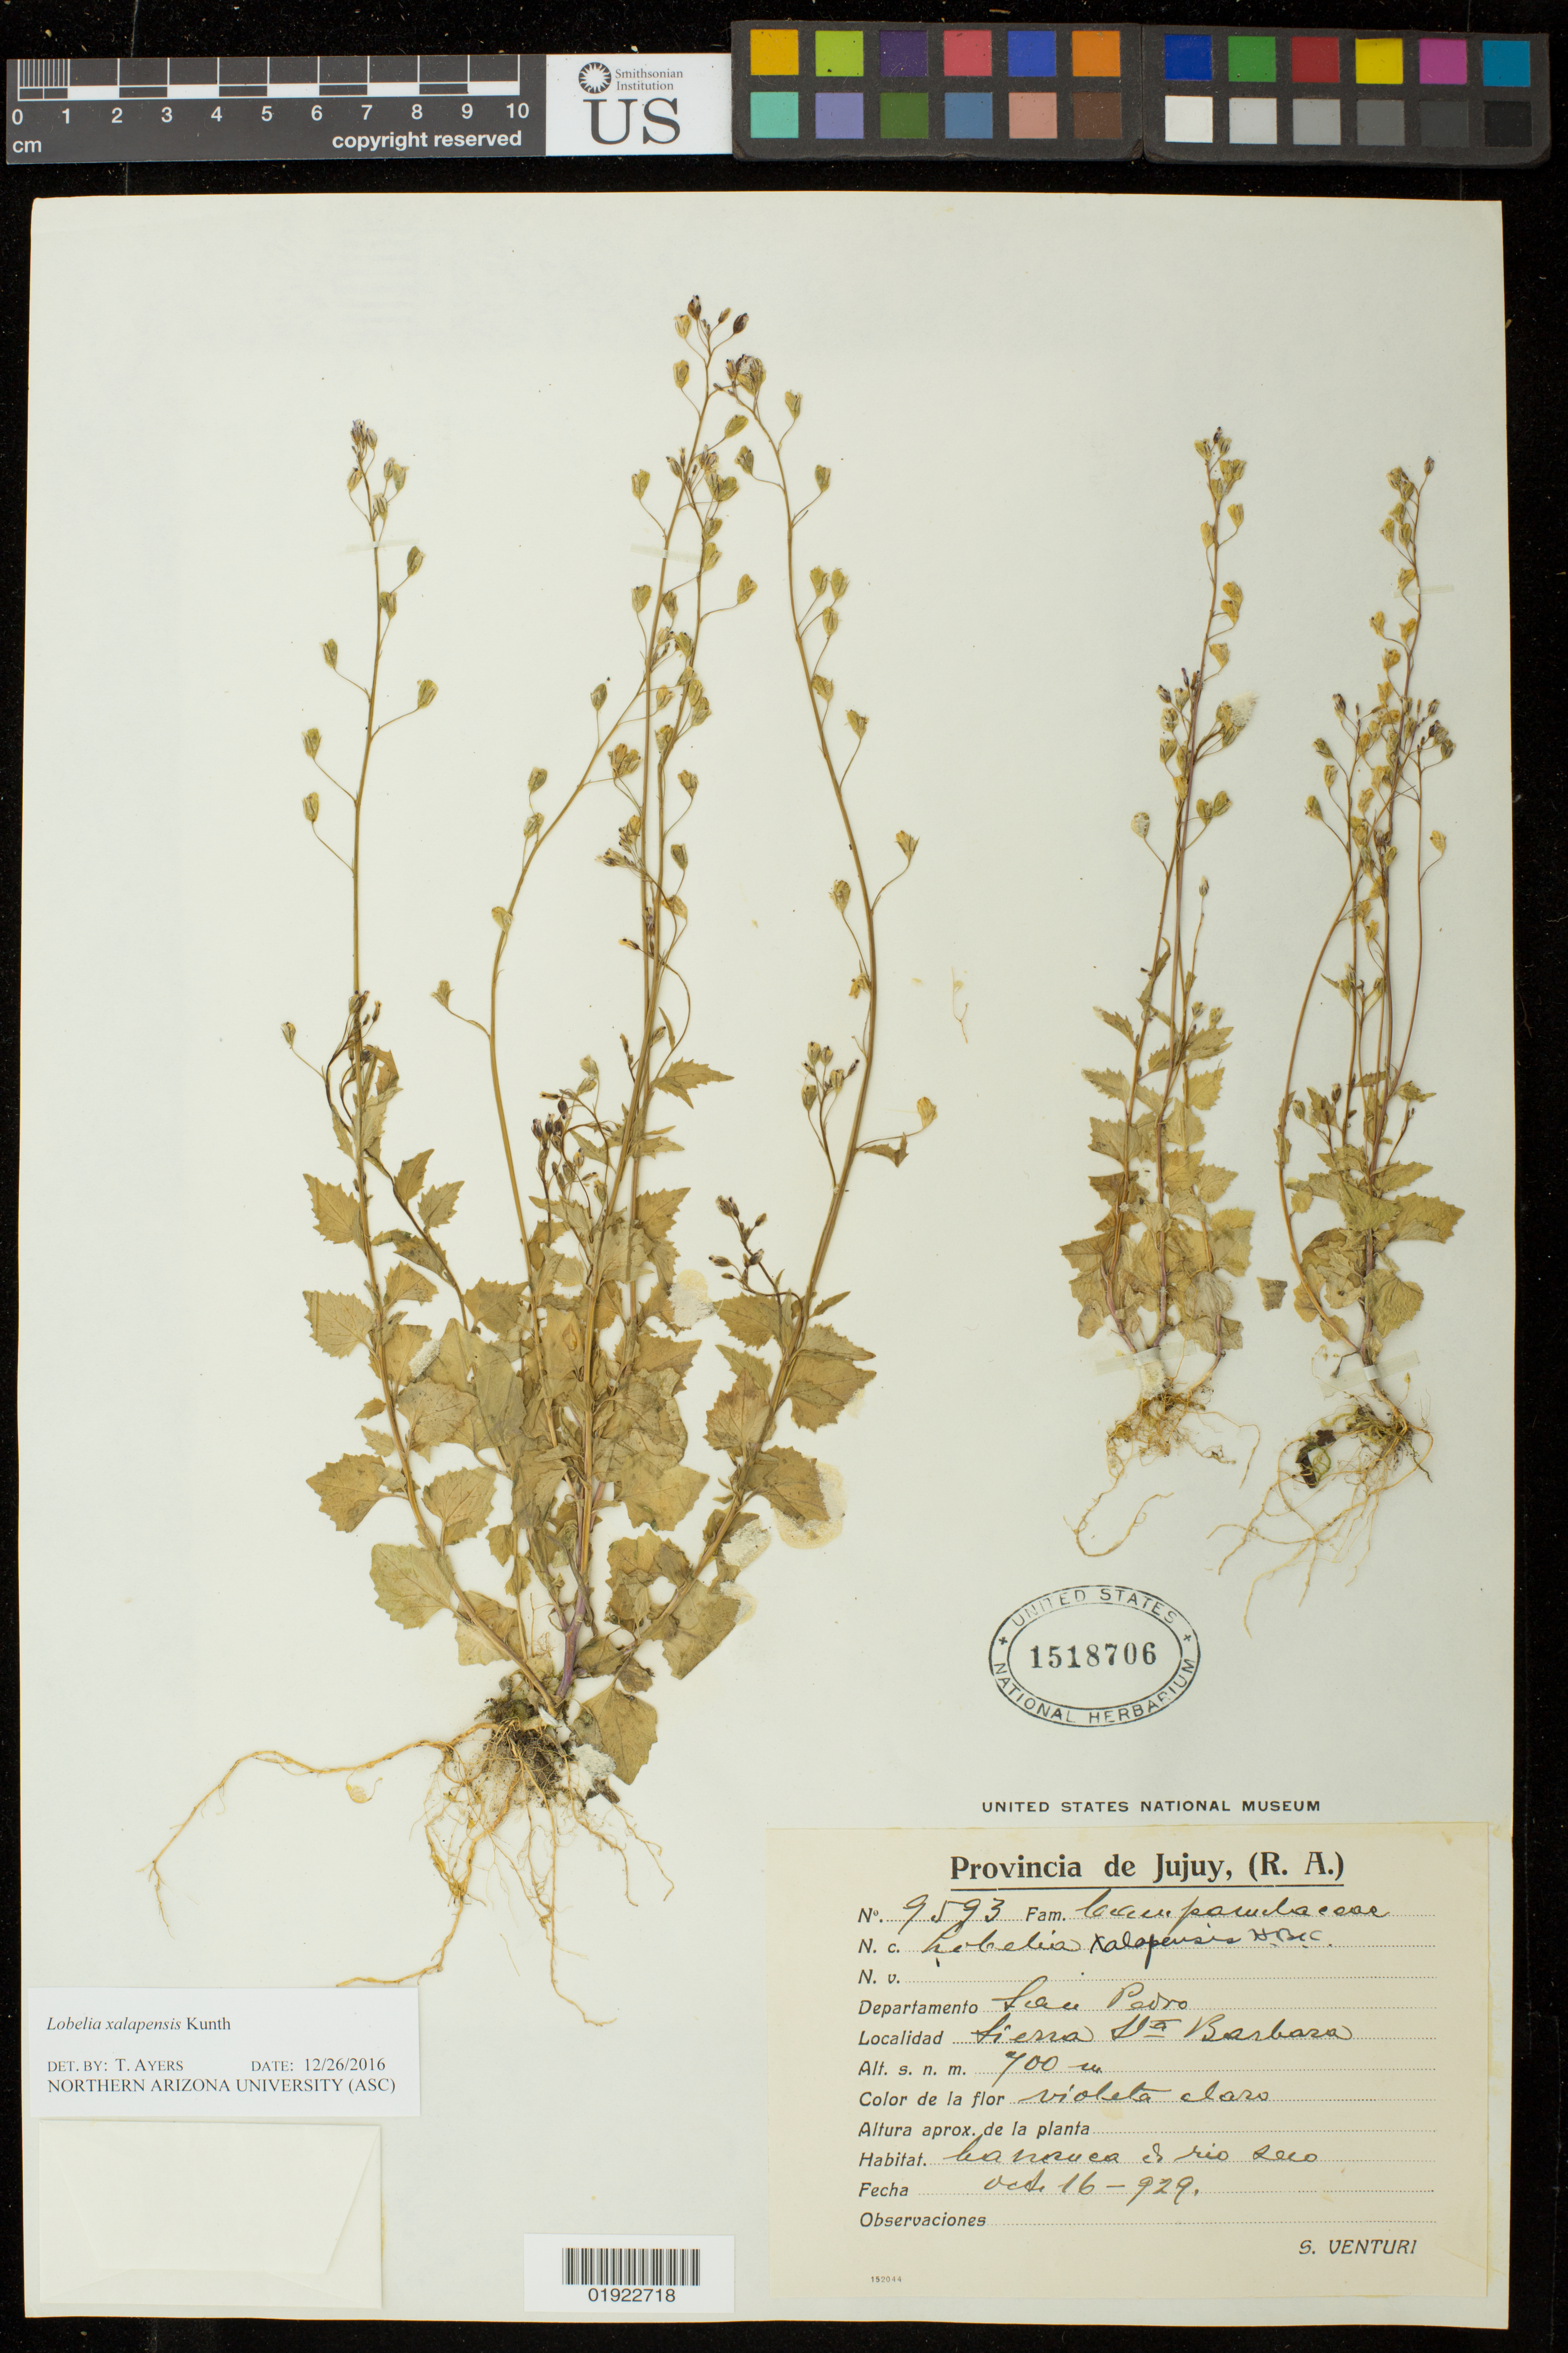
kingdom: Plantae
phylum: Tracheophyta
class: Magnoliopsida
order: Asterales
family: Campanulaceae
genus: Lobelia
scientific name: Lobelia xalapensis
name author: Kunth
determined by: Ayers, Tina J.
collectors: S. Venturi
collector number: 9593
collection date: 1929-10-16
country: Argentina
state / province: Jujuy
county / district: San Pedro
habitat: Barranca en rio seco.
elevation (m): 400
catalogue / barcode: US 1518706